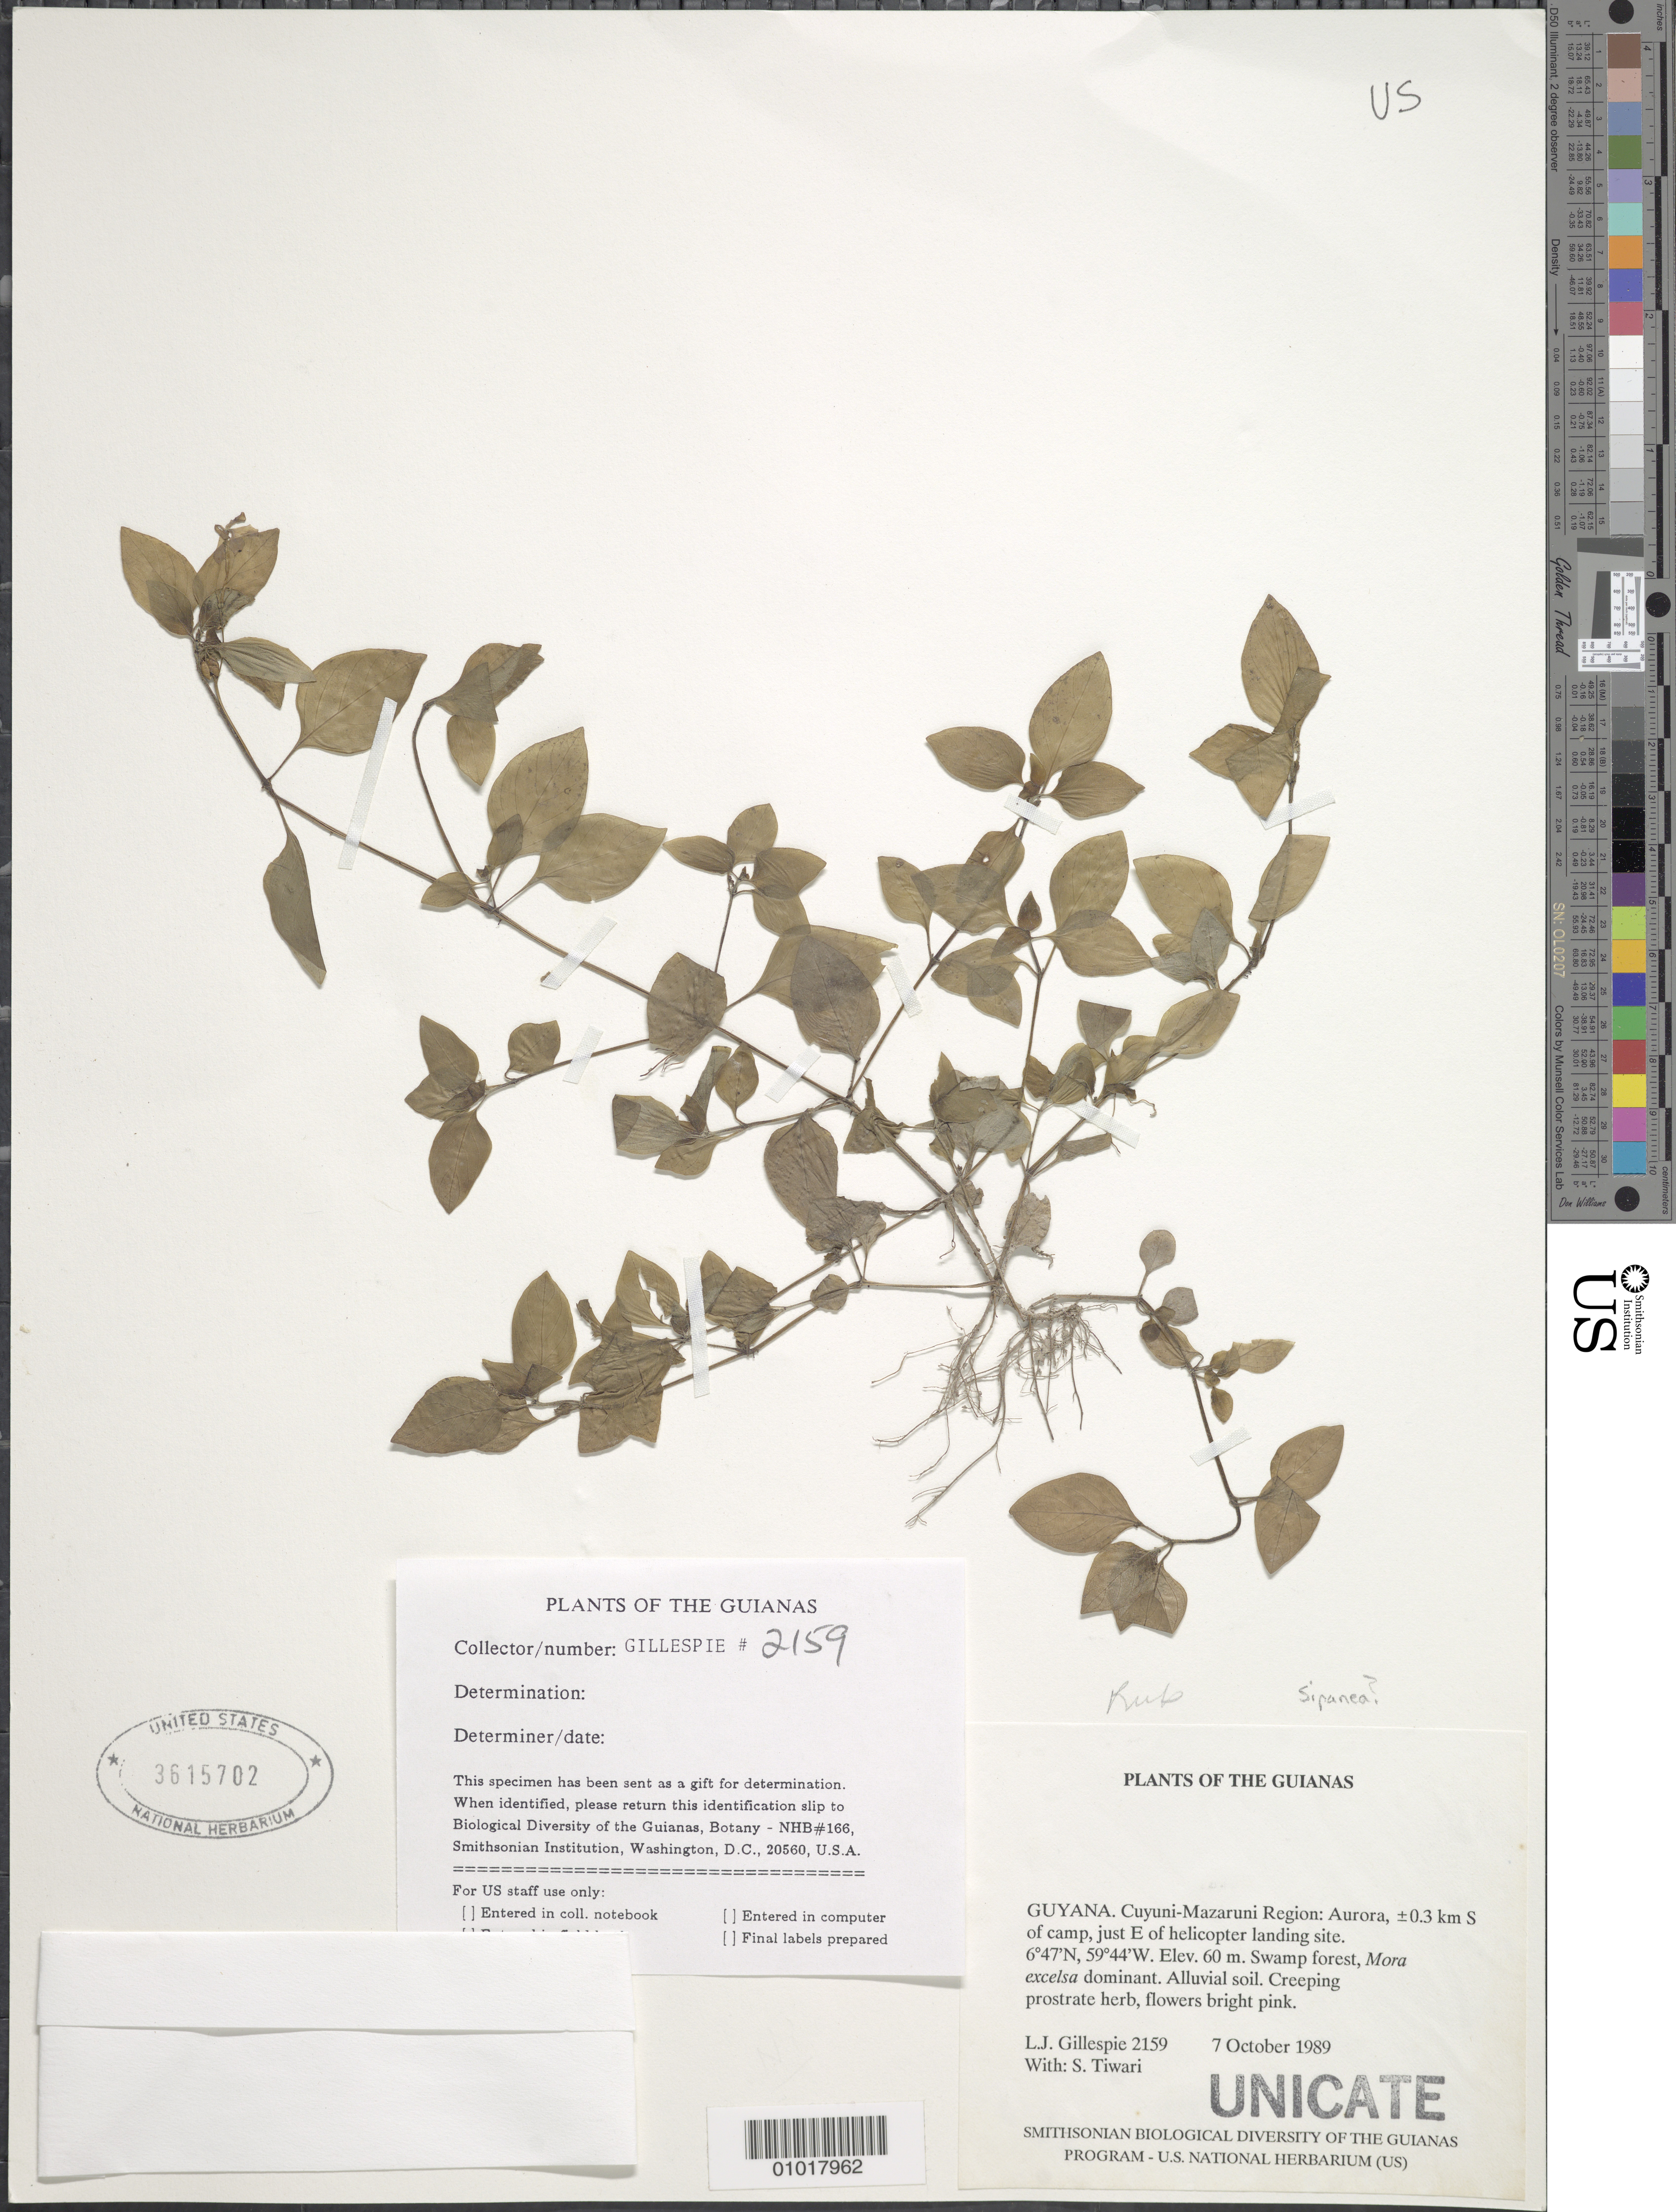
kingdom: Plantae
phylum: Tracheophyta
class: Magnoliopsida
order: Gentianales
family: Rubiaceae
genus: Sipanea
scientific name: Sipanea sp.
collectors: L. J. Gillespie & S. Tiwari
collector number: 2159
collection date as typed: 7 October 1989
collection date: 1989-10-07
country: Guyana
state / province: Cuyuni-Mazaruni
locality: Aurora, ±0.3 km S of camp, just E of helicopter landing site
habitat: Swamp forest, Mora excelsa dominant. Alluvial soil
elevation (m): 60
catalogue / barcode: US 3615702